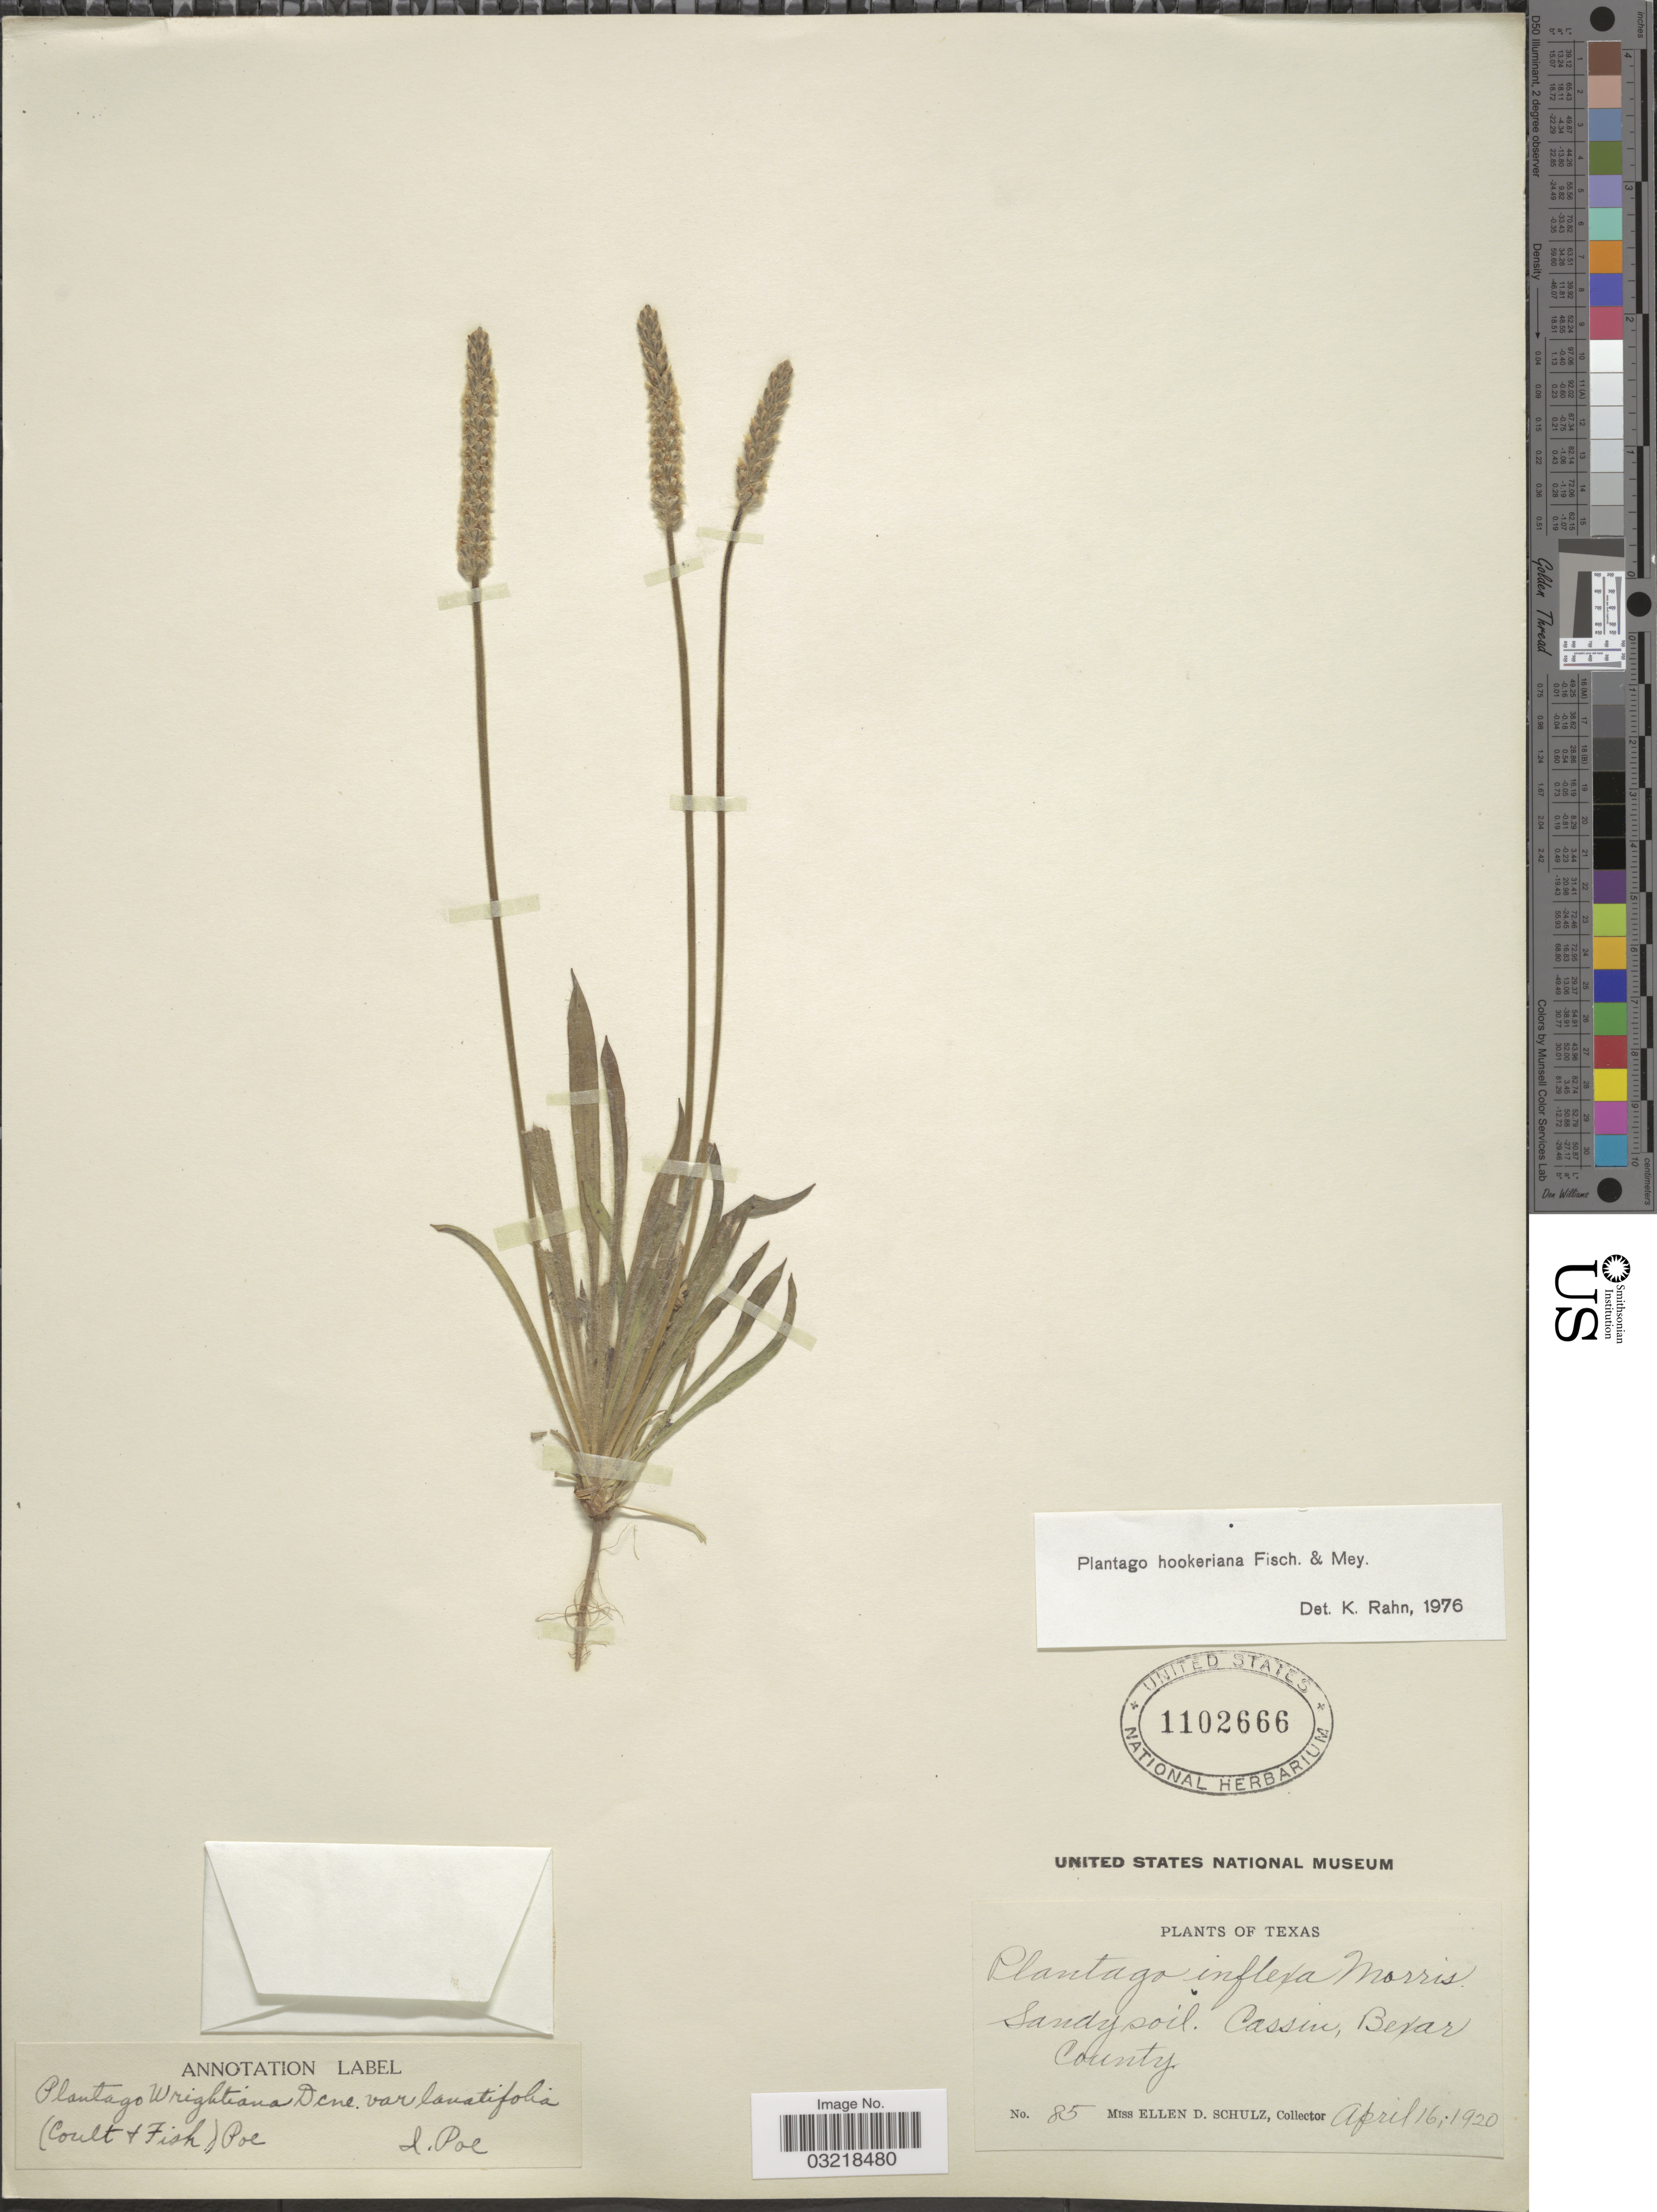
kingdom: Plantae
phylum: Tracheophyta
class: Magnoliopsida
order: Lamiales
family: Plantaginaceae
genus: Plantago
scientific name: Plantago hookeriana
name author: Fisch. & C.A. Mey.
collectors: E. D. Schulz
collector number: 85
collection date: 1920-04-16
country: United States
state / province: Texas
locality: Cassin, Bexar County.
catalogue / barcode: US 1102666